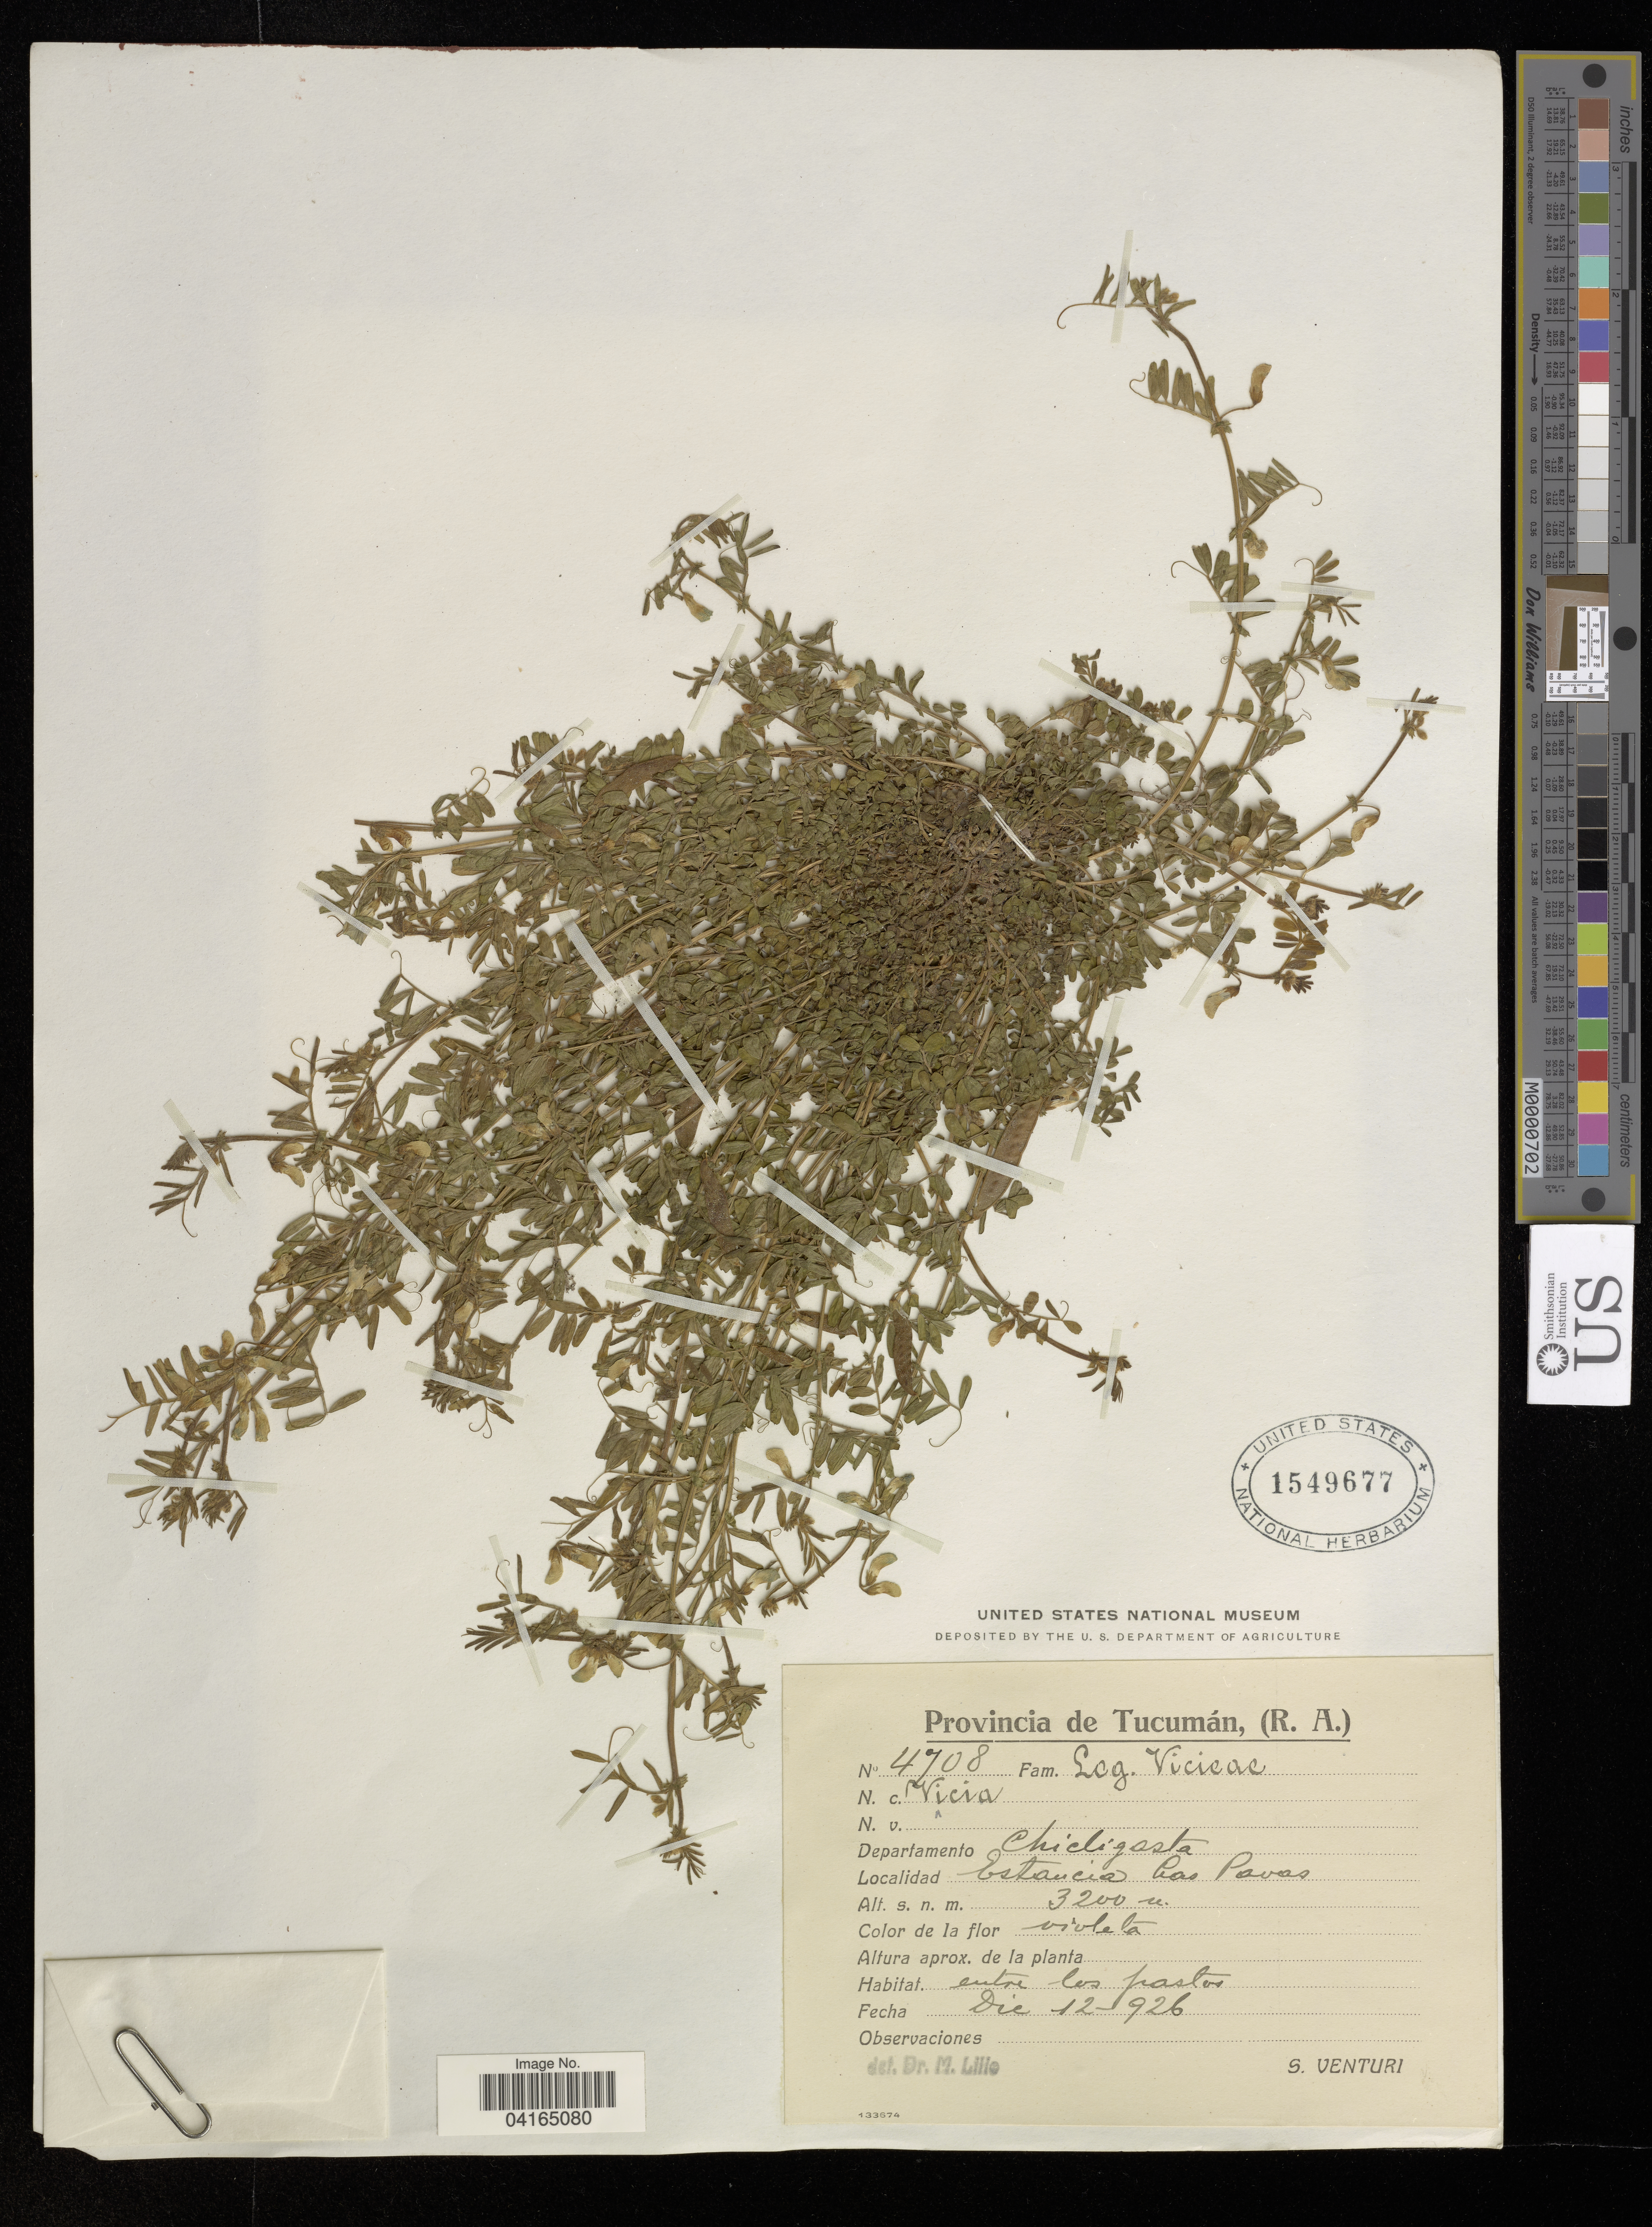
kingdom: Plantae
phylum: Tracheophyta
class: Magnoliopsida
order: Fabales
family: Fabaceae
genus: Vicia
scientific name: Vicia sp.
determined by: Hechenleitner, Paulina, RBG Edinburgh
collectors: S. Venturi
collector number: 4708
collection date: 1926-12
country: Argentina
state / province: Tucuman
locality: Departamento Chicligasta. Estancia Las Pavas.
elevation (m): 3200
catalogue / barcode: US 1549677